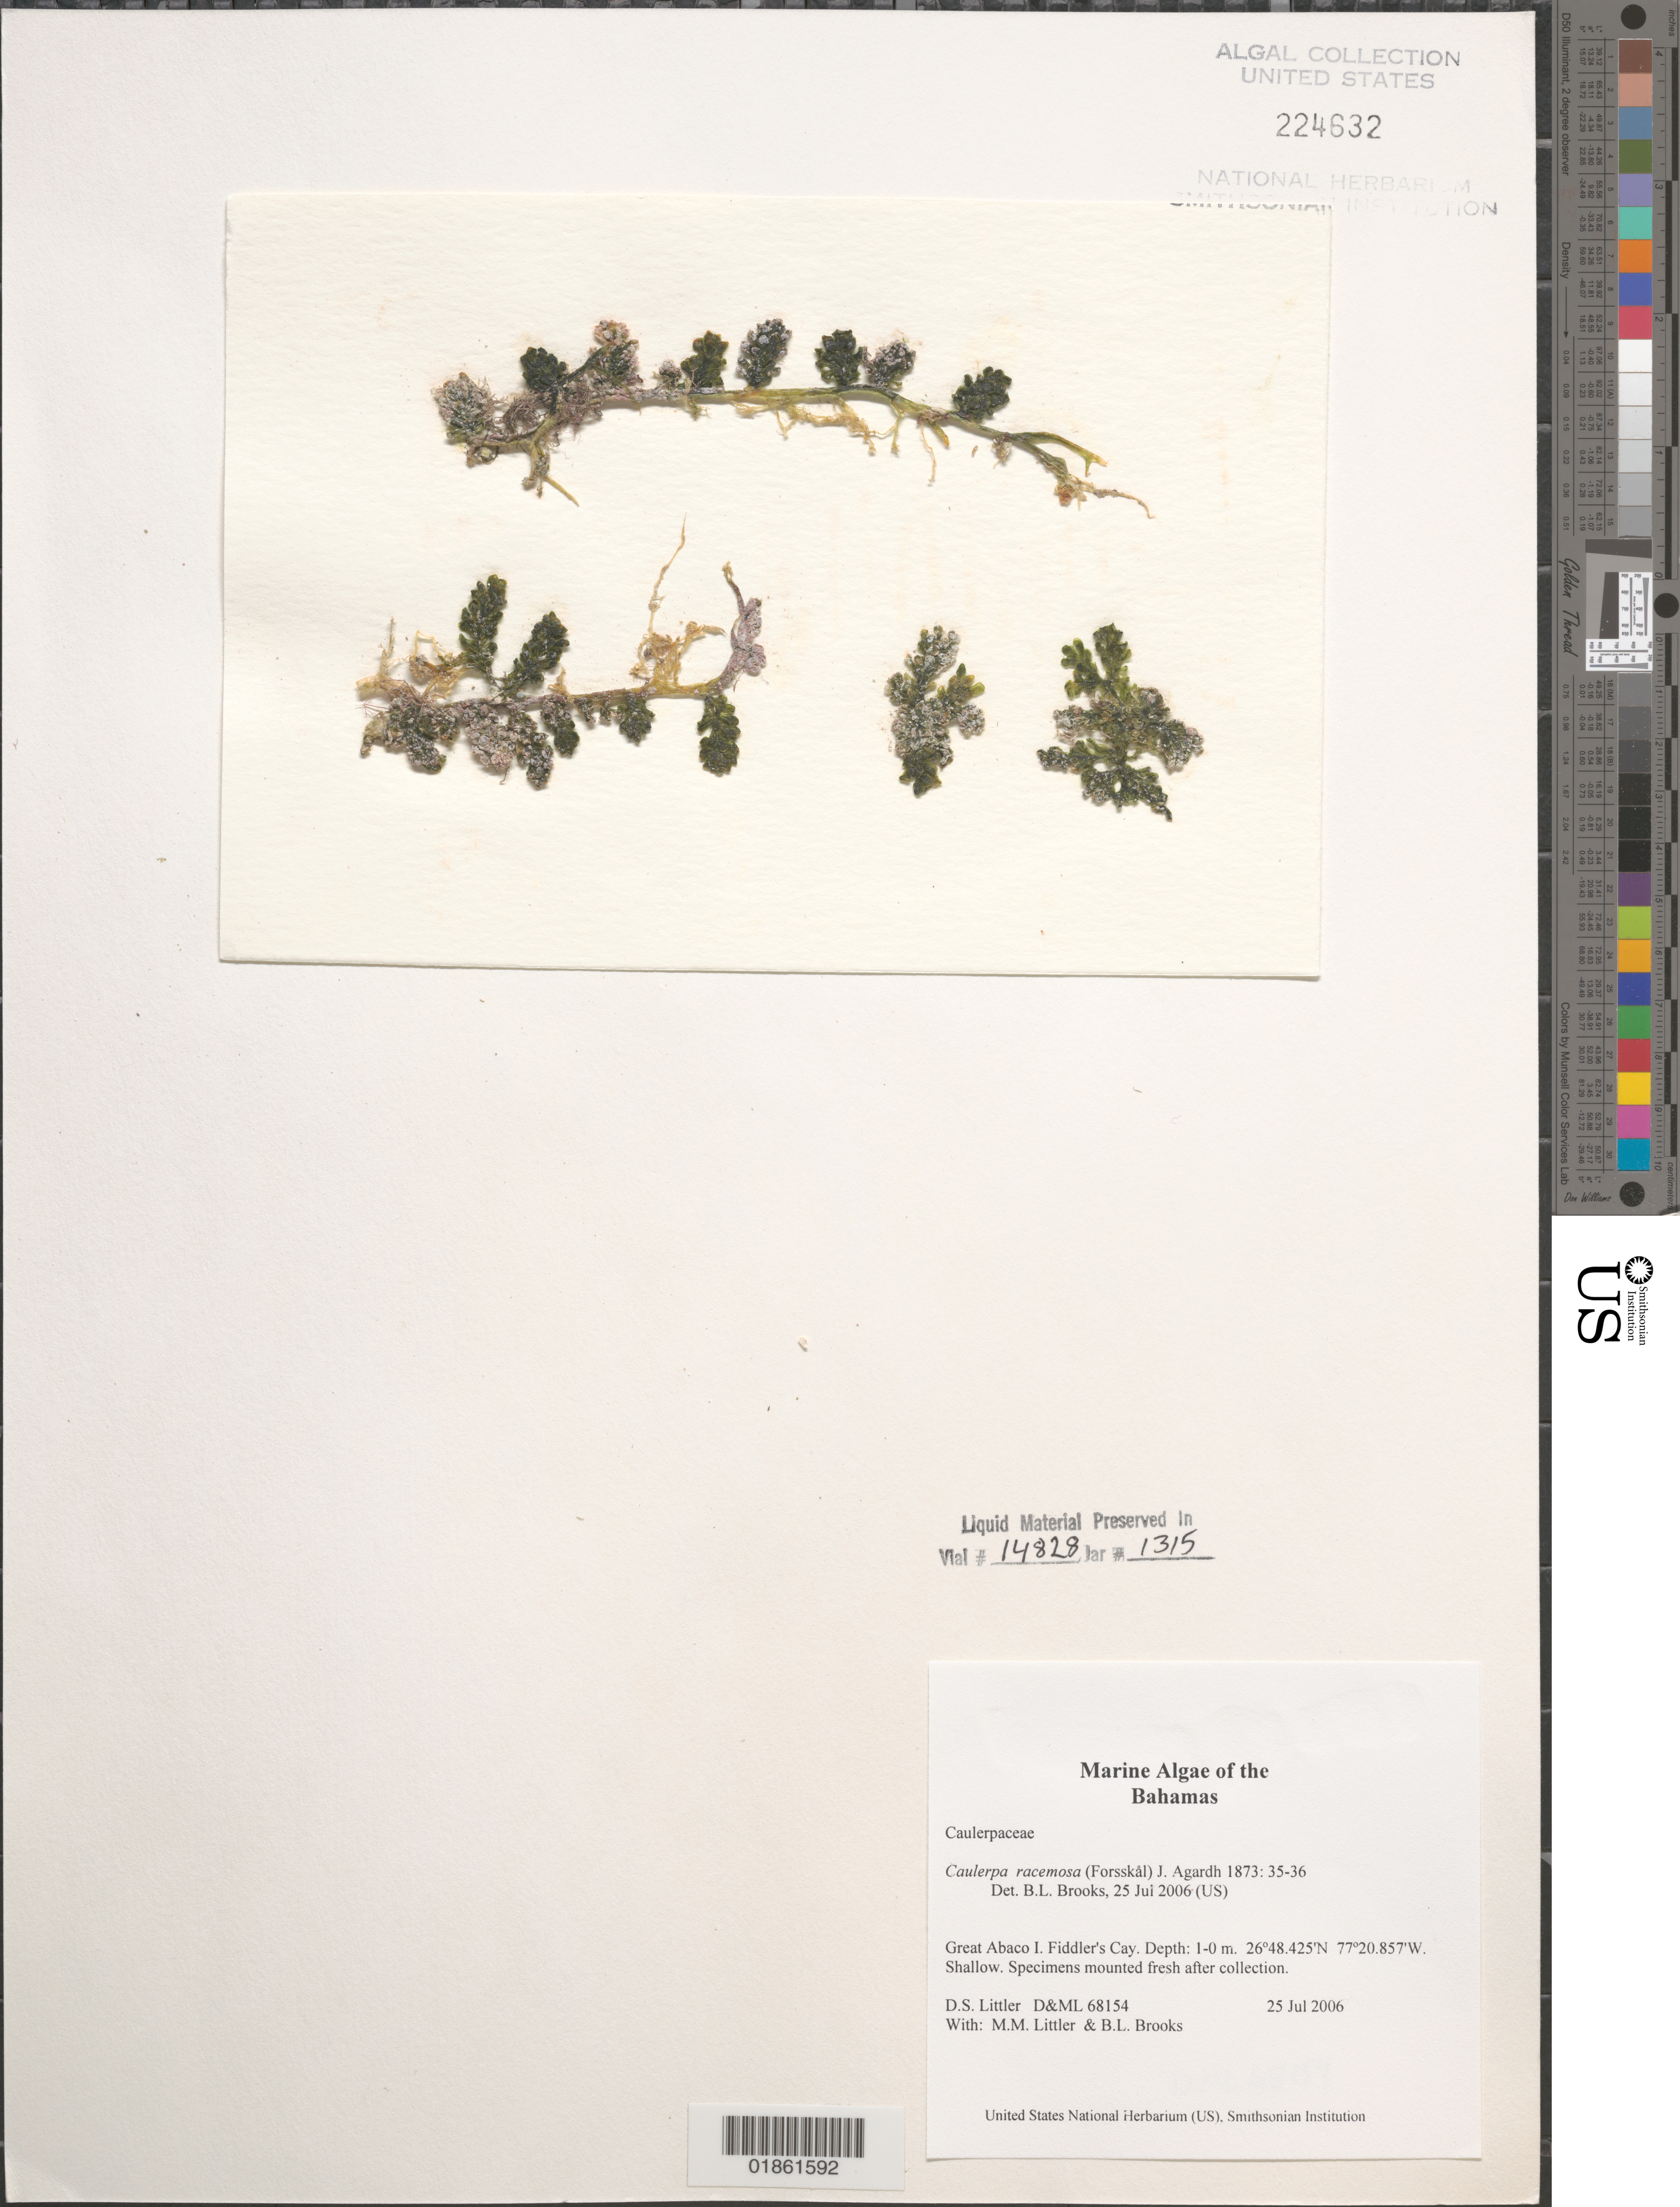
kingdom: Plantae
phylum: Chlorophyta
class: Ulvophyceae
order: Bryopsidales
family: Caulerpaceae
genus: Caulerpa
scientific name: Caulerpa racemosa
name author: (Forssk.) J. Agardh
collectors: D. S. Littler, M. M. Littler & B. Lapointe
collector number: D&ML 68154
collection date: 2006-07-25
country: Bahamas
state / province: Hope Town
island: Fiddler Cay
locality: Abacos. Fiddler Cay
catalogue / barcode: US 224632